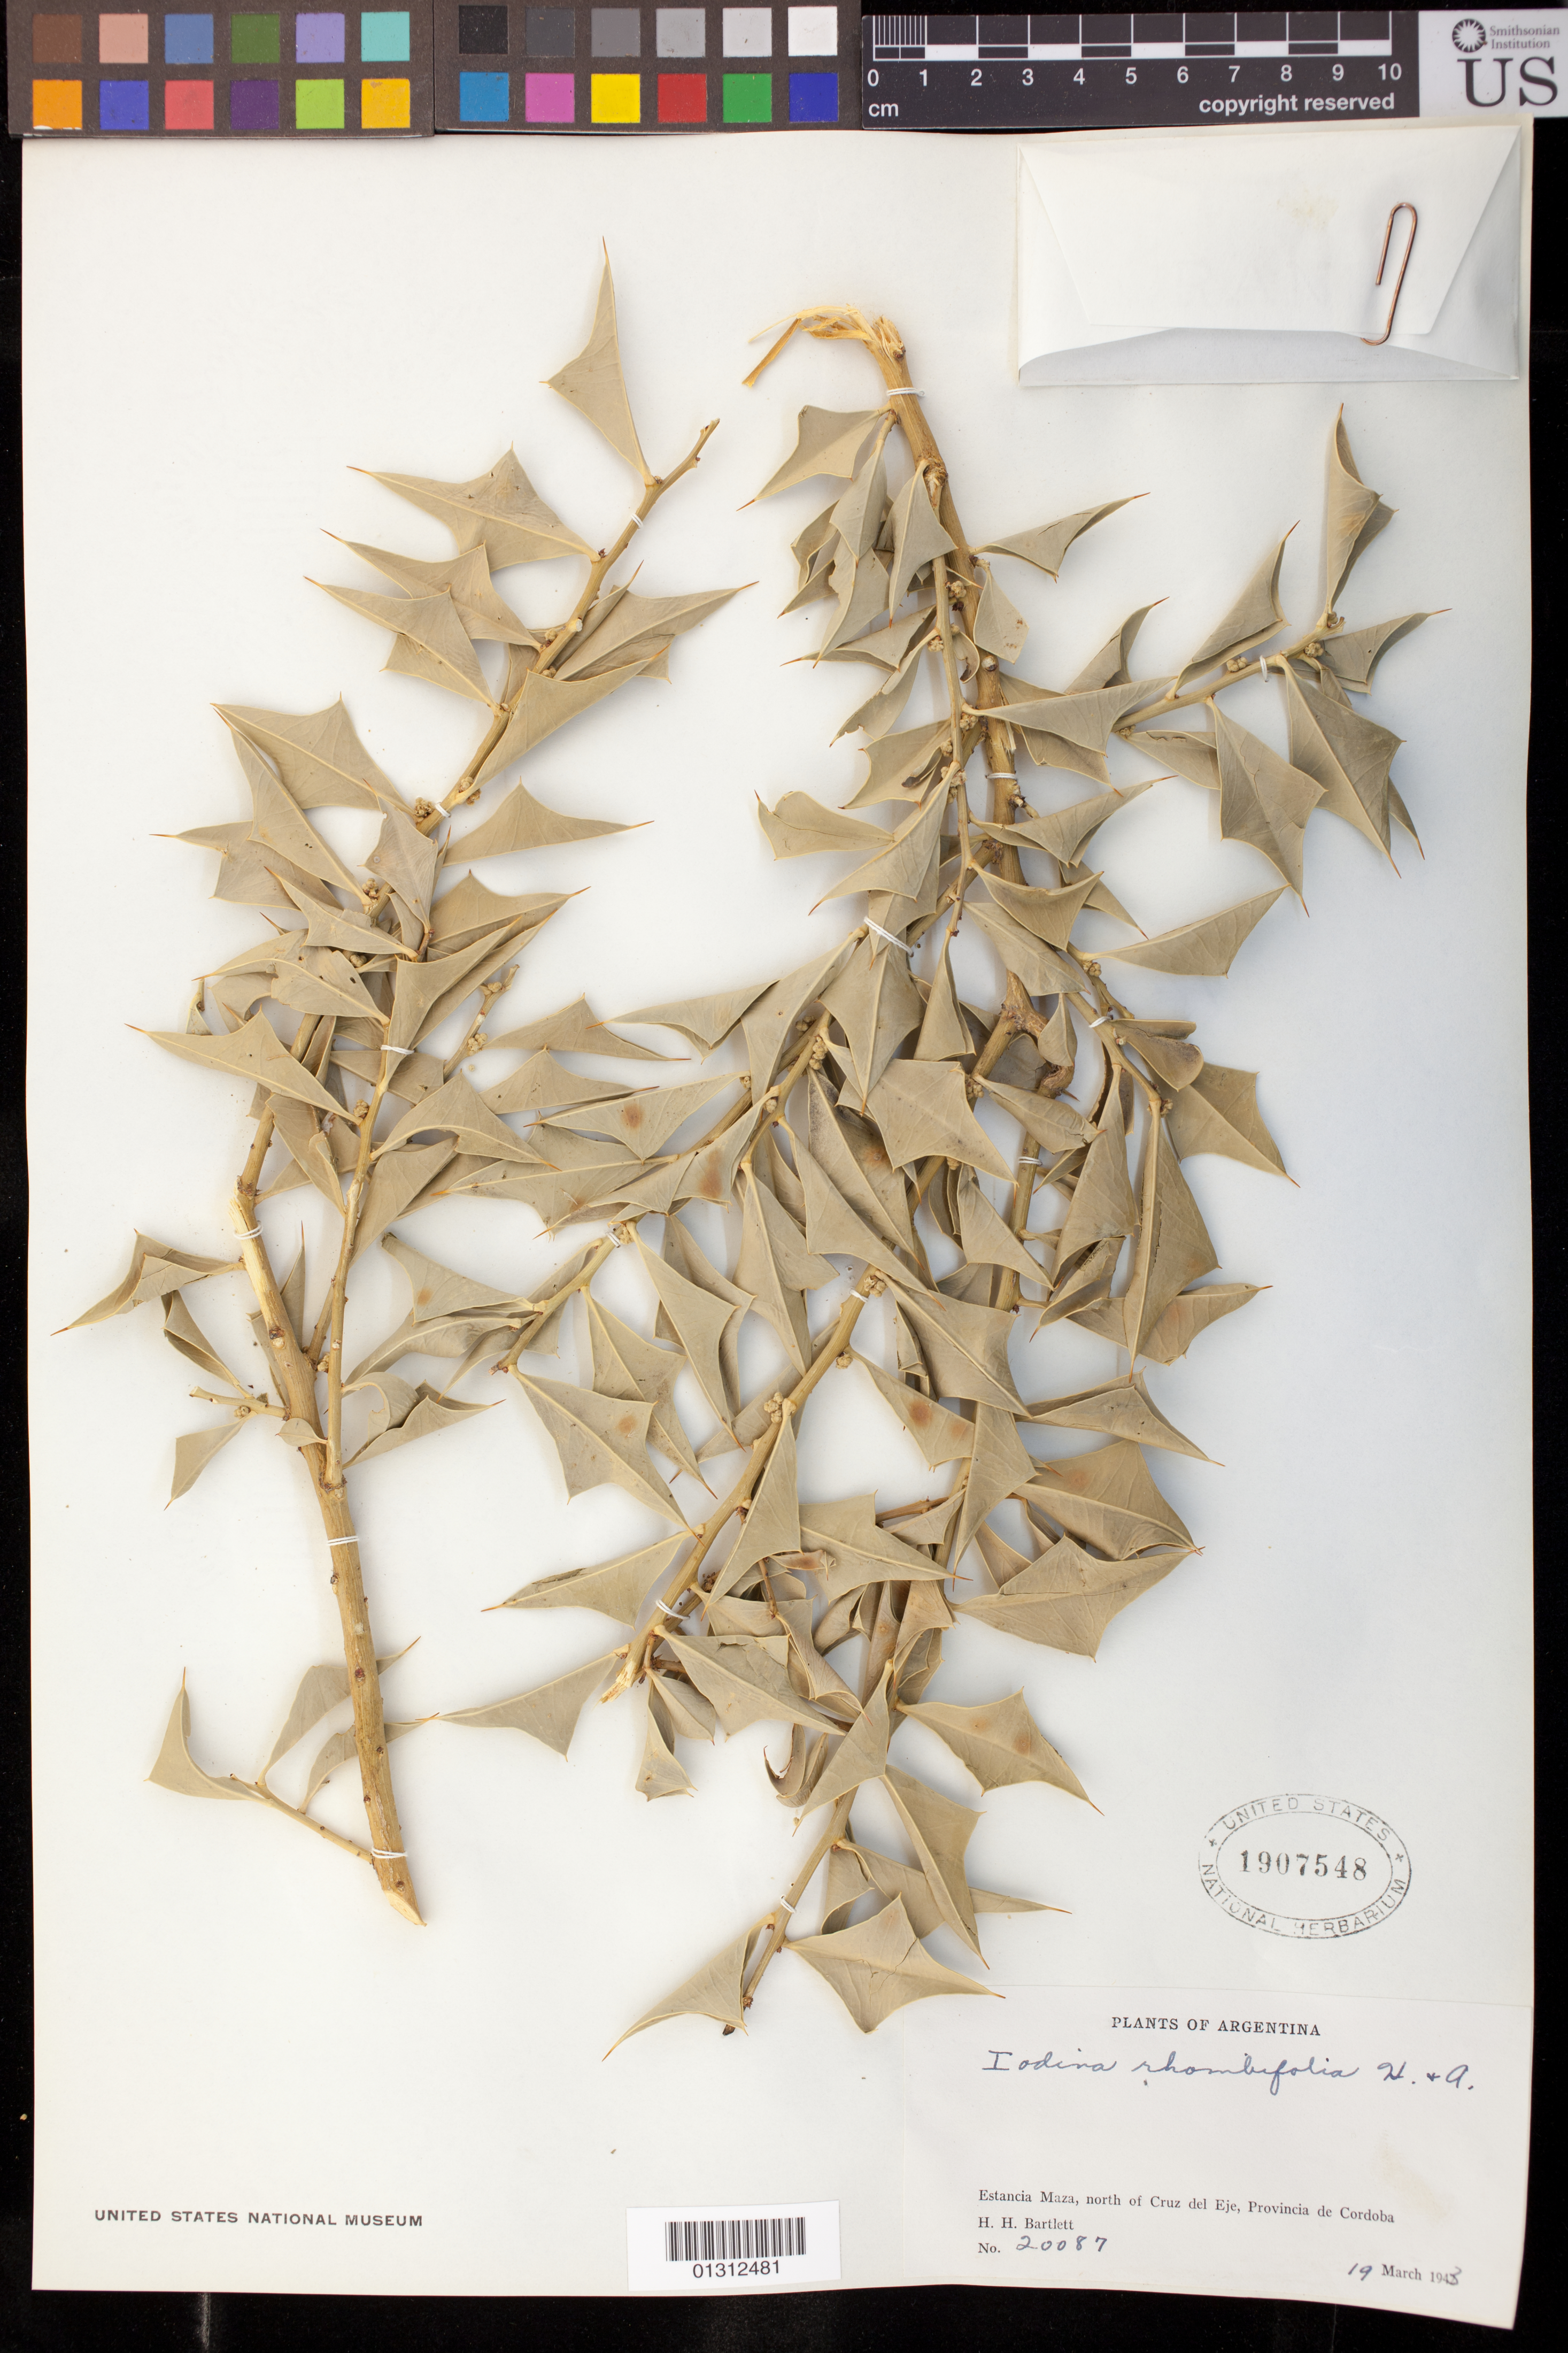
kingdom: Plantae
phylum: Tracheophyta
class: Magnoliopsida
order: Santalales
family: Cervantesiaceae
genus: Jodina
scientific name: Jodina rhombifolia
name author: (Hook. & Arn.) Reissek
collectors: H. H. Bartlett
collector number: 20087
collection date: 1943-03-19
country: Argentina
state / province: Cordoba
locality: Estancia Maza, north of Cruz del Eje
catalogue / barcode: US 1907548